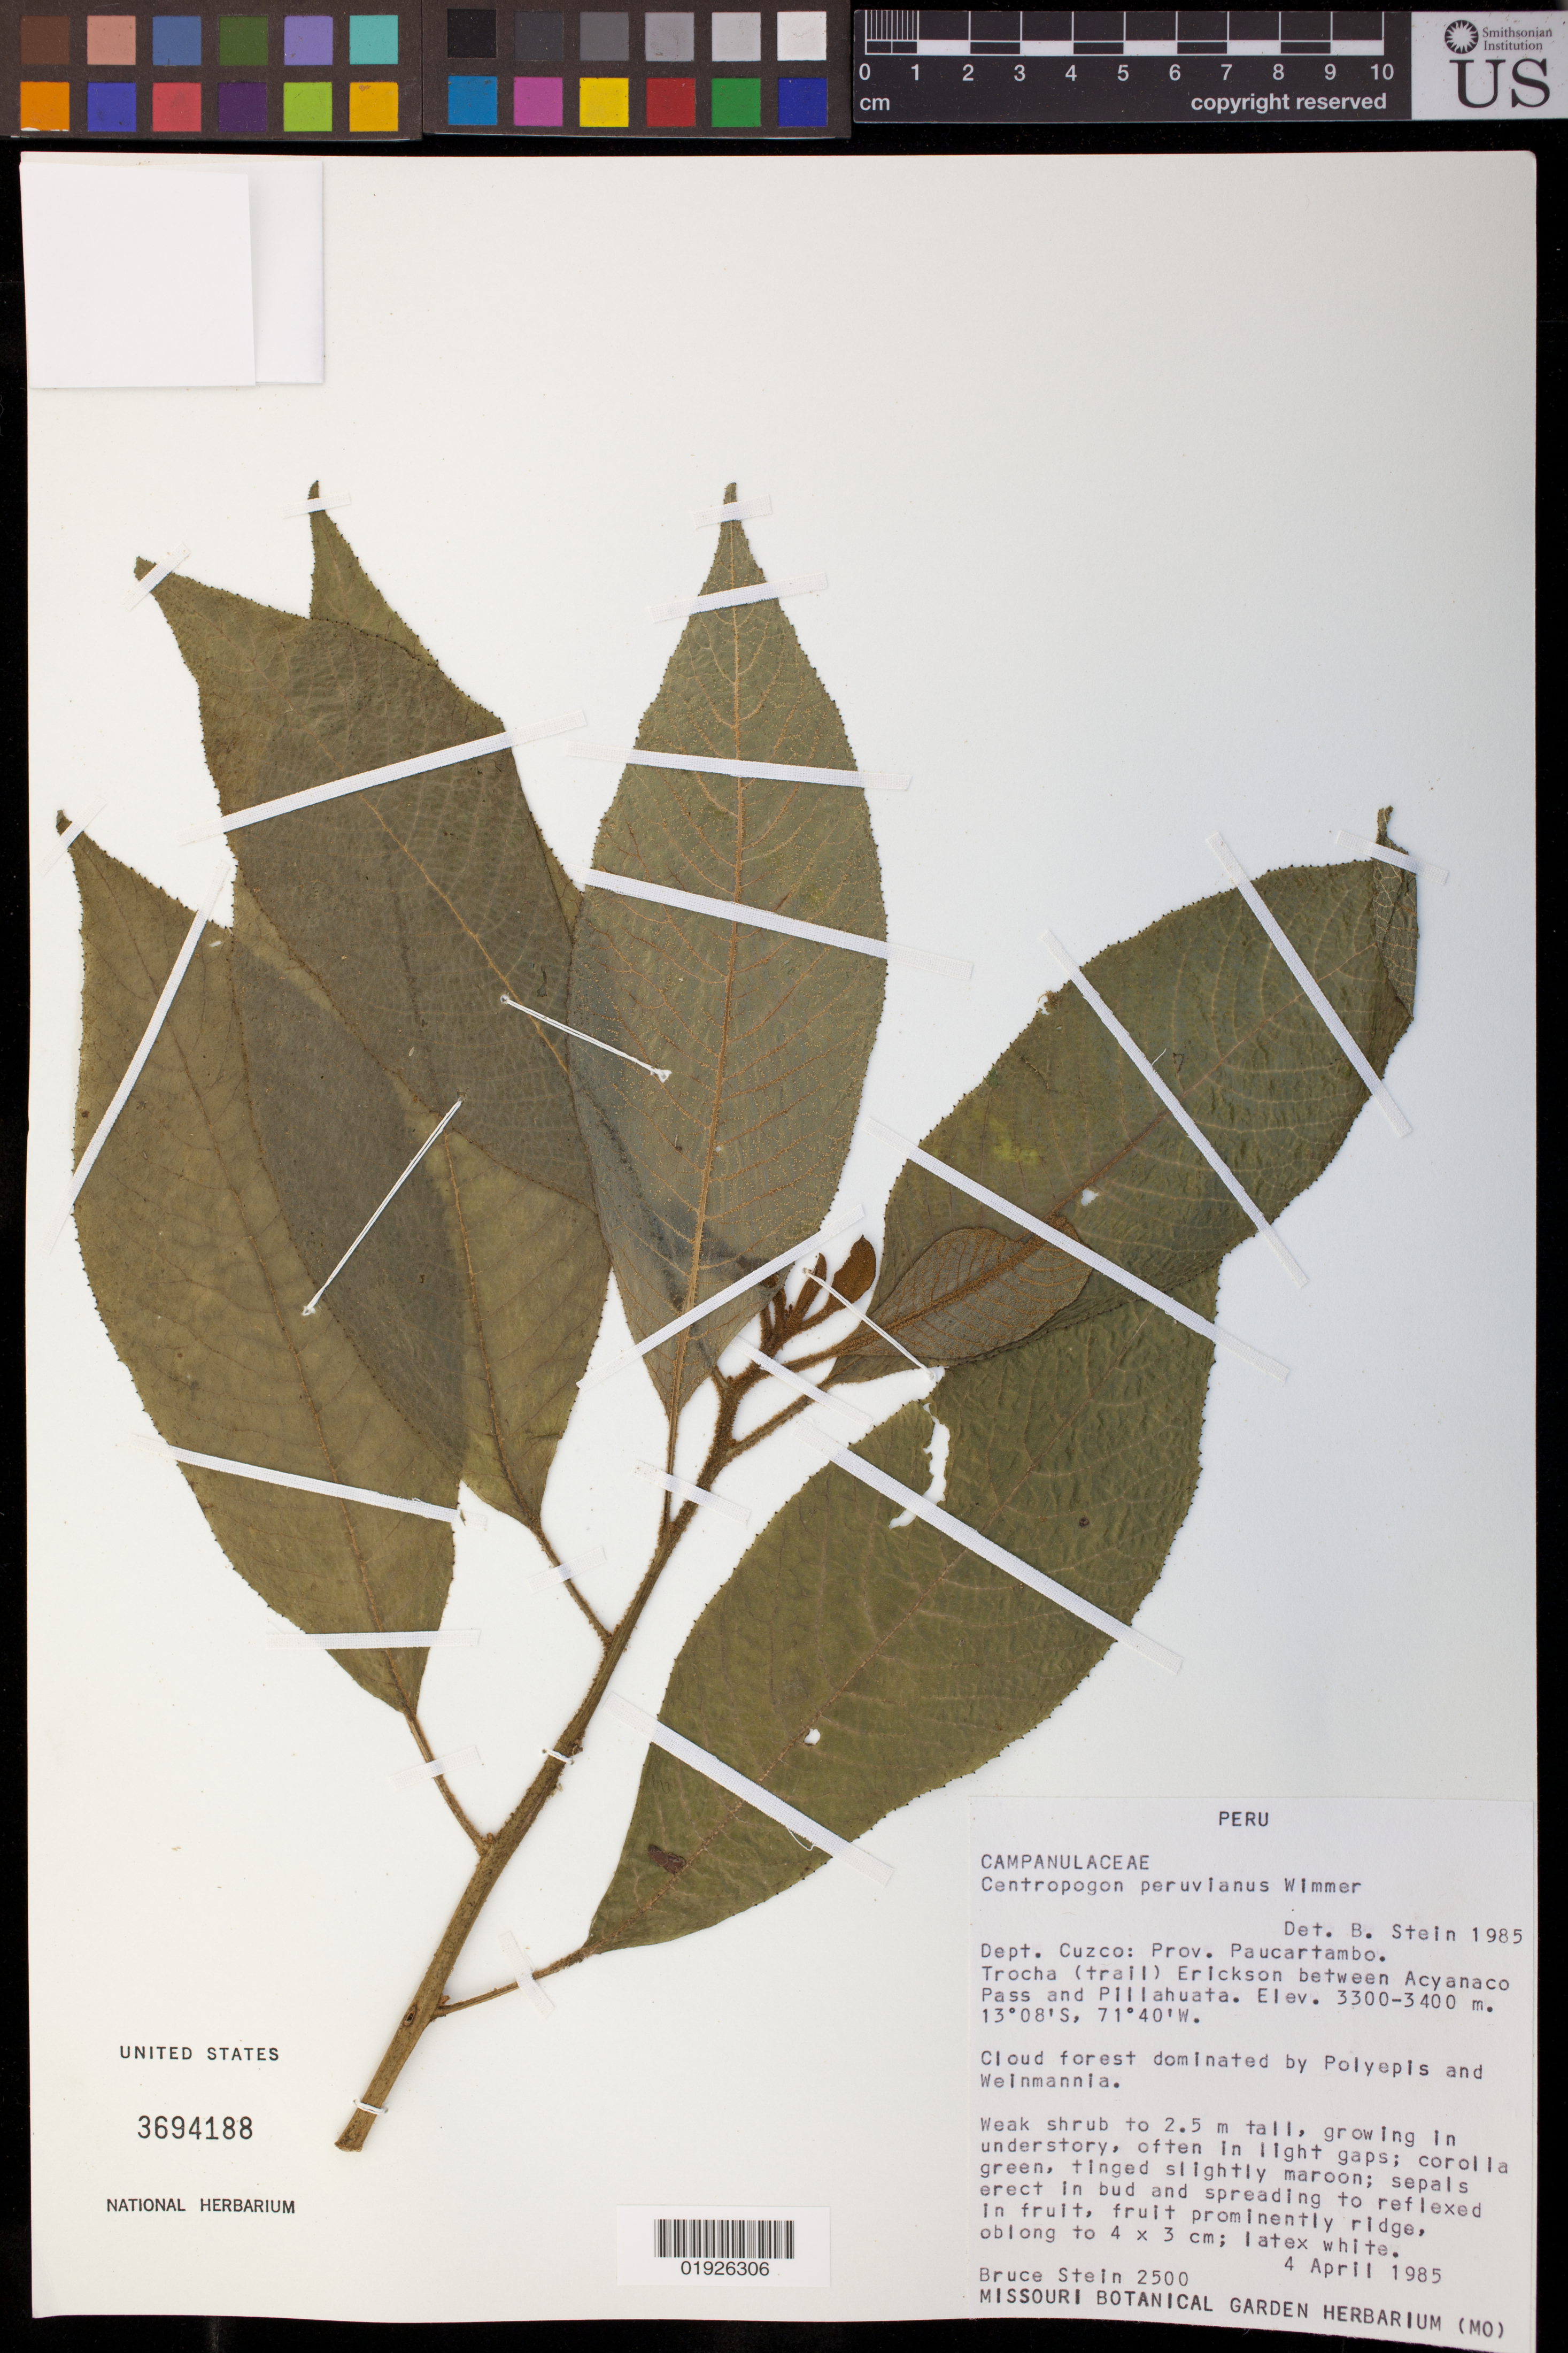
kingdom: Plantae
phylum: Tracheophyta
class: Magnoliopsida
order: Asterales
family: Campanulaceae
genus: Centropogon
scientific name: Centropogon peruvianus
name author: (E. Wimm.) McVaugh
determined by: Stein, B. A., Senior Director, Climate Adaptation and Resilience, National Wildlife Federation (UNITED STATES)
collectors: B. A. Stein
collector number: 2500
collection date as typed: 04 Apr 1985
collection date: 1985-04-04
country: Peru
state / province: Cusco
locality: Prov. Paucartambo. Trocha (trail) Erickson between Acyanaco Pass and Pillahuata.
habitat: Cloud forest.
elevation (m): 3300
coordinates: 13 08 S, 71 40 W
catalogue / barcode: US 3694188